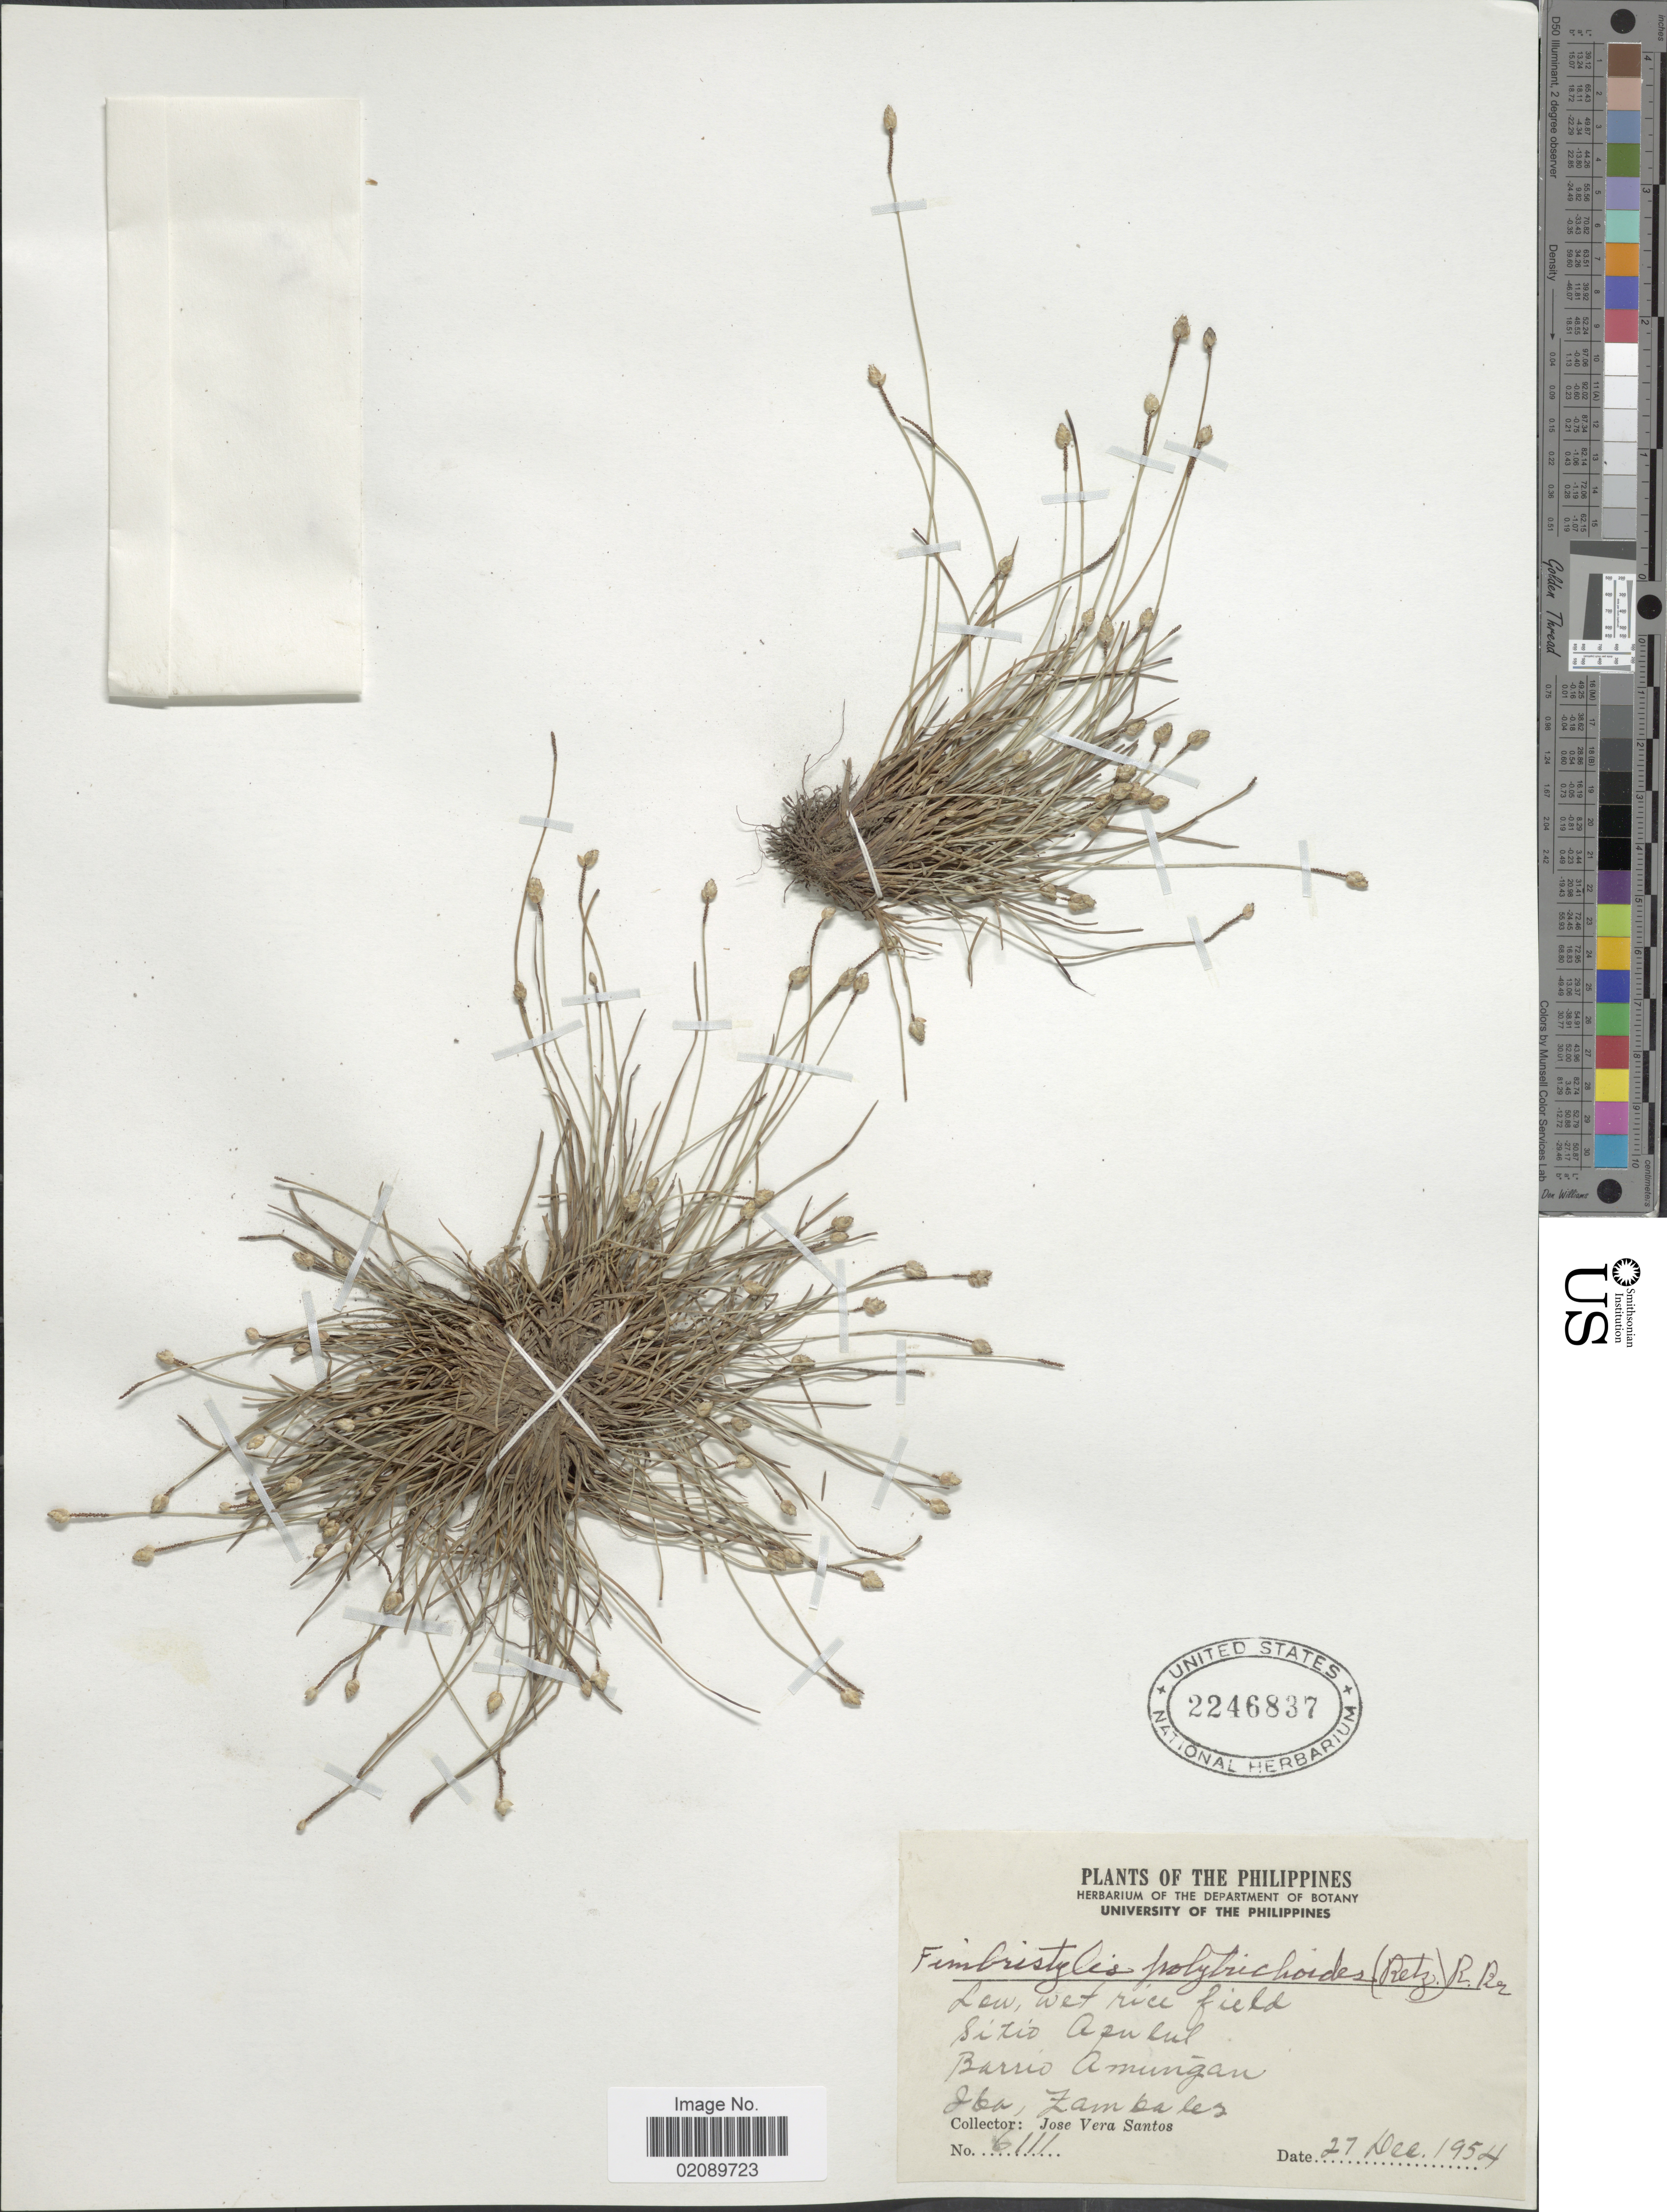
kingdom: Plantae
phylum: Tracheophyta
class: Liliopsida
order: Poales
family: Cyperaceae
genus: Fimbristylis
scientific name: Fimbristylis polytrichoides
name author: (Retz.) Vahl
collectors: J. Santos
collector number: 6111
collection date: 1954-12-27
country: Philippines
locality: Sitio Azulul, barrio Amungan, Iba, Zambales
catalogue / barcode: US 2246837